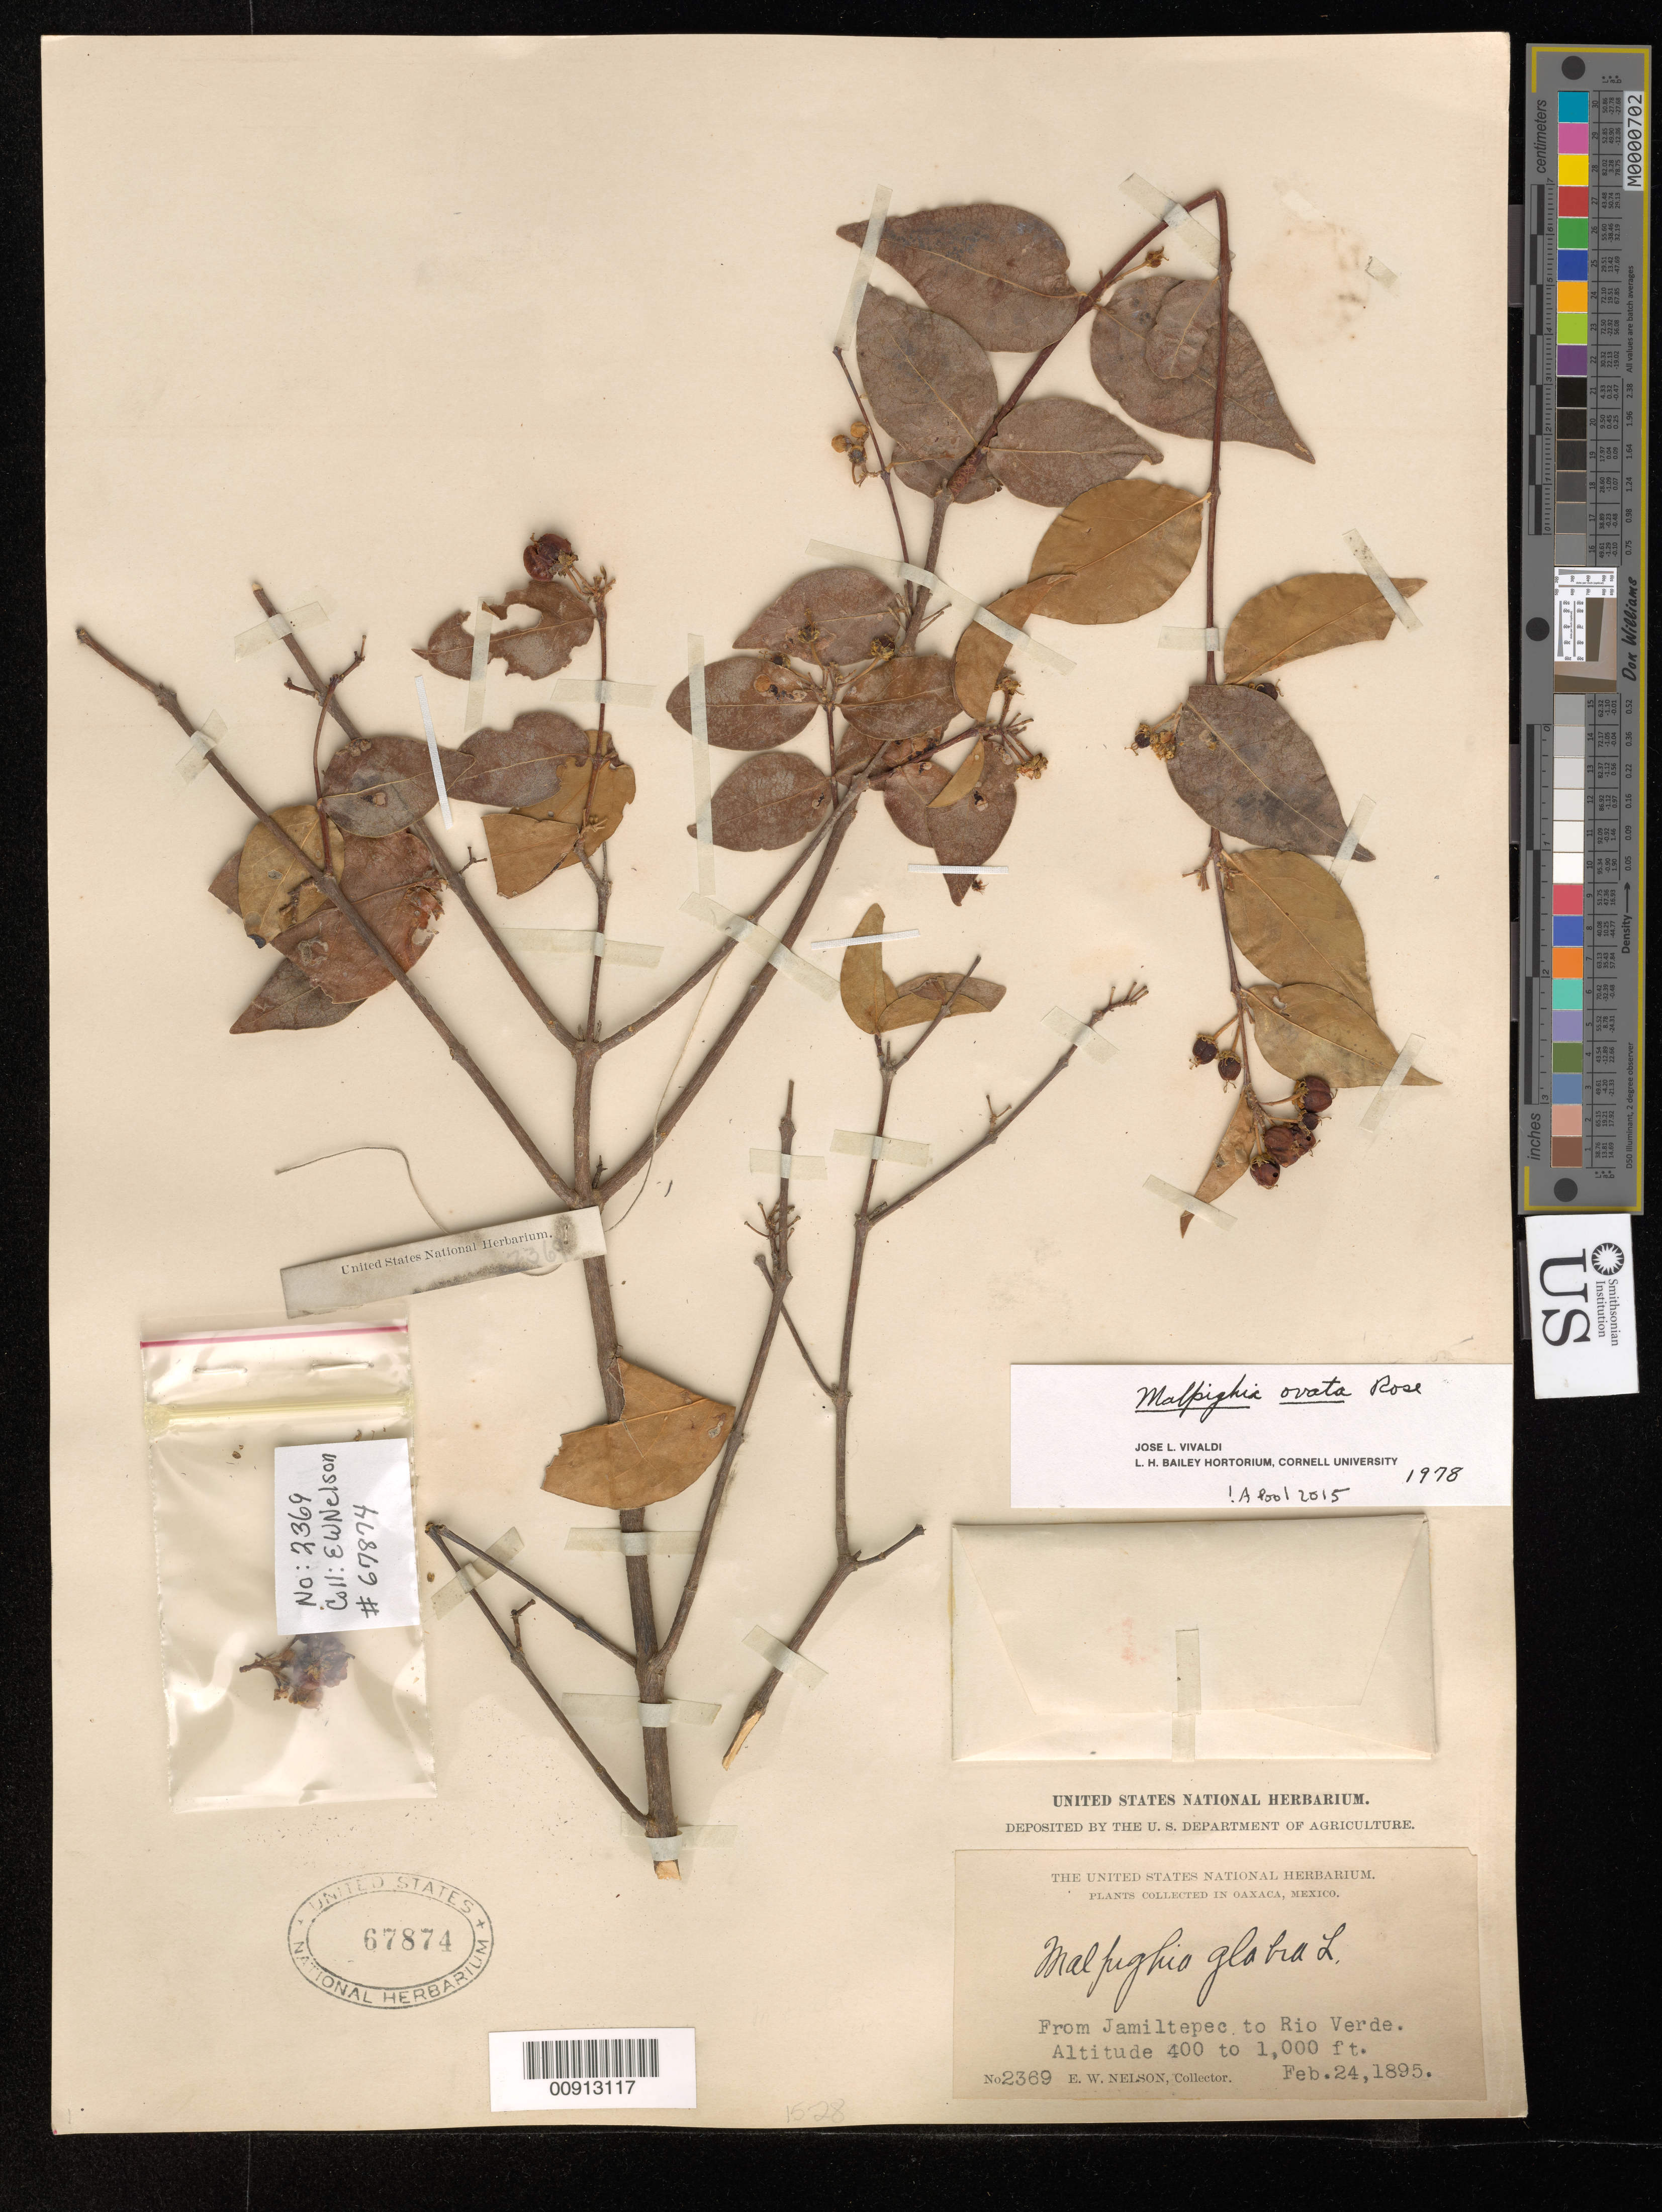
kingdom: Plantae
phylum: Tracheophyta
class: Magnoliopsida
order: Malpighiales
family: Malpighiaceae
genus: Malpighia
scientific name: Malpighia ovata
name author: Rose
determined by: Pool, A., (MO), Missouri Botanical Garden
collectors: E. W. Nelson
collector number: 2369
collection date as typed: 24 Feb 1895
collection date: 1895-02-24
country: Mexico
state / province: Oaxaca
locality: Oaxaca: From Jamiltepec to Río Verde.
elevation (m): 122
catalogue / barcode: US 67874